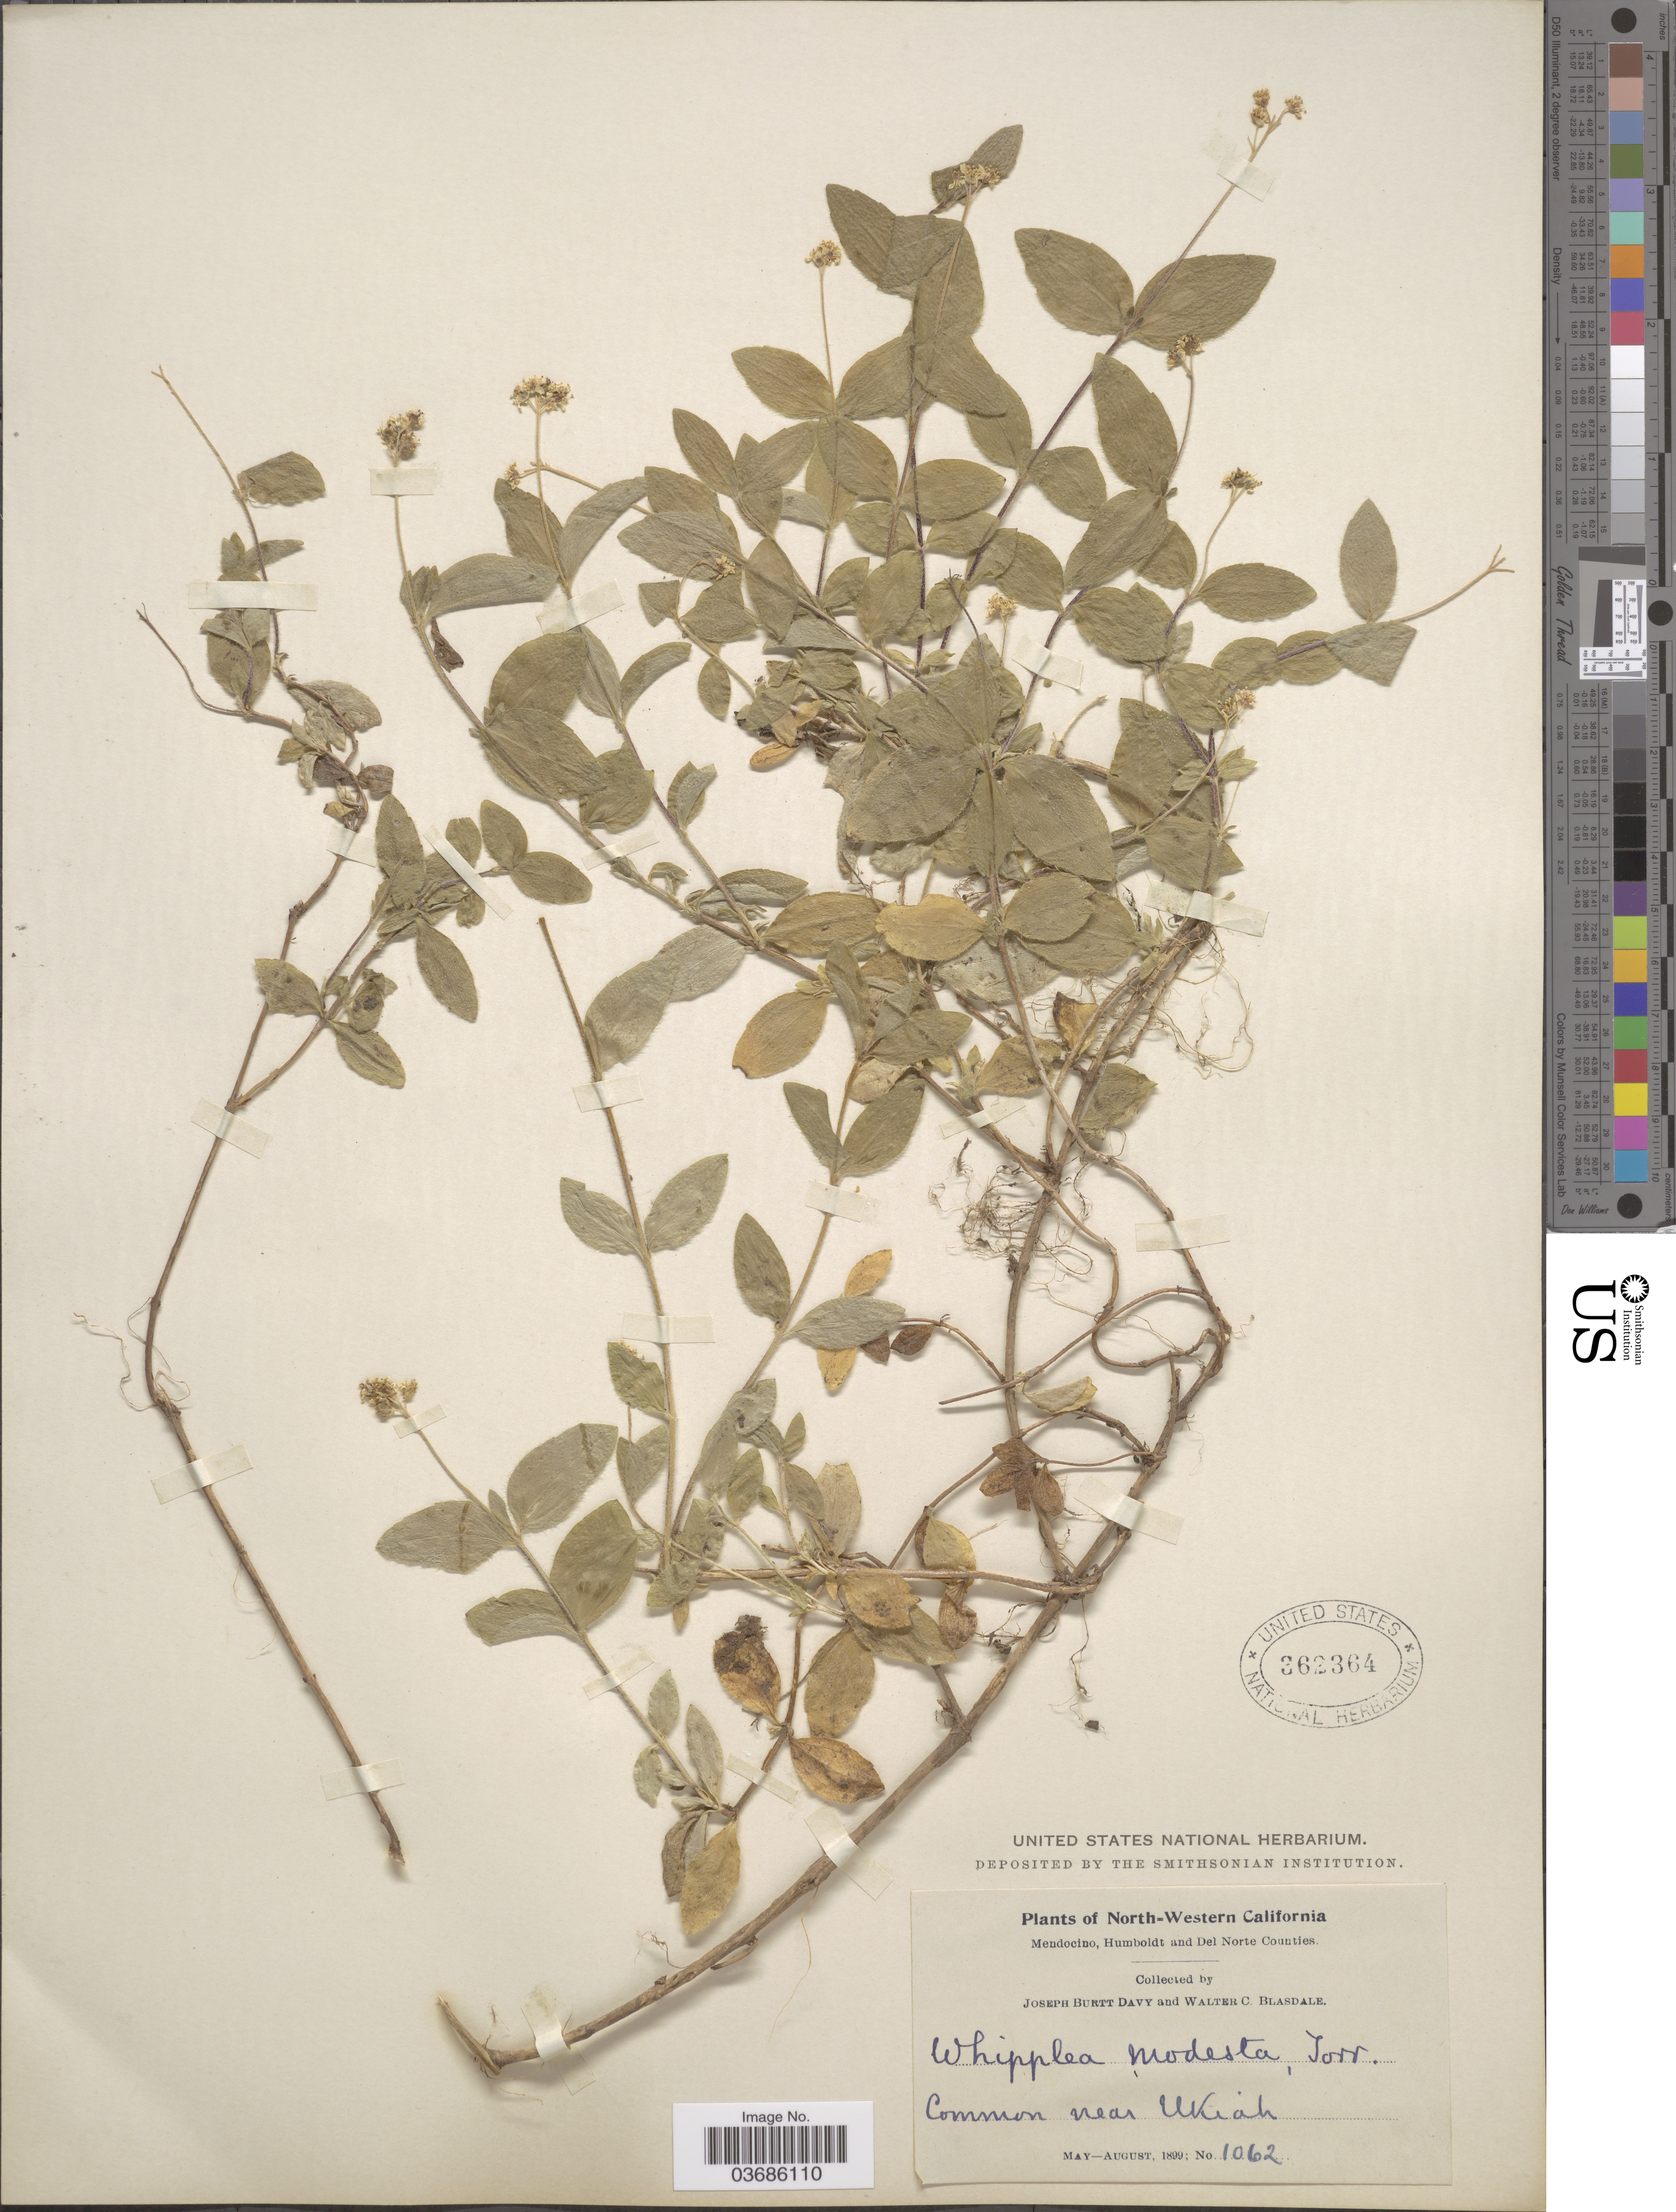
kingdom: Plantae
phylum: Tracheophyta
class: Magnoliopsida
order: Cornales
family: Hydrangeaceae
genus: Whipplea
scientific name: Whipplea modesta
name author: Torr.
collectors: J. Burtt Davy & W. Blasdale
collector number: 1062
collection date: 1899-05/1899-08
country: United States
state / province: California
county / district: Mendocino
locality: North-Western California. Mendocino, Humboldt and Del Norte Counties. Near Ukiah.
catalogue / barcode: US 362364